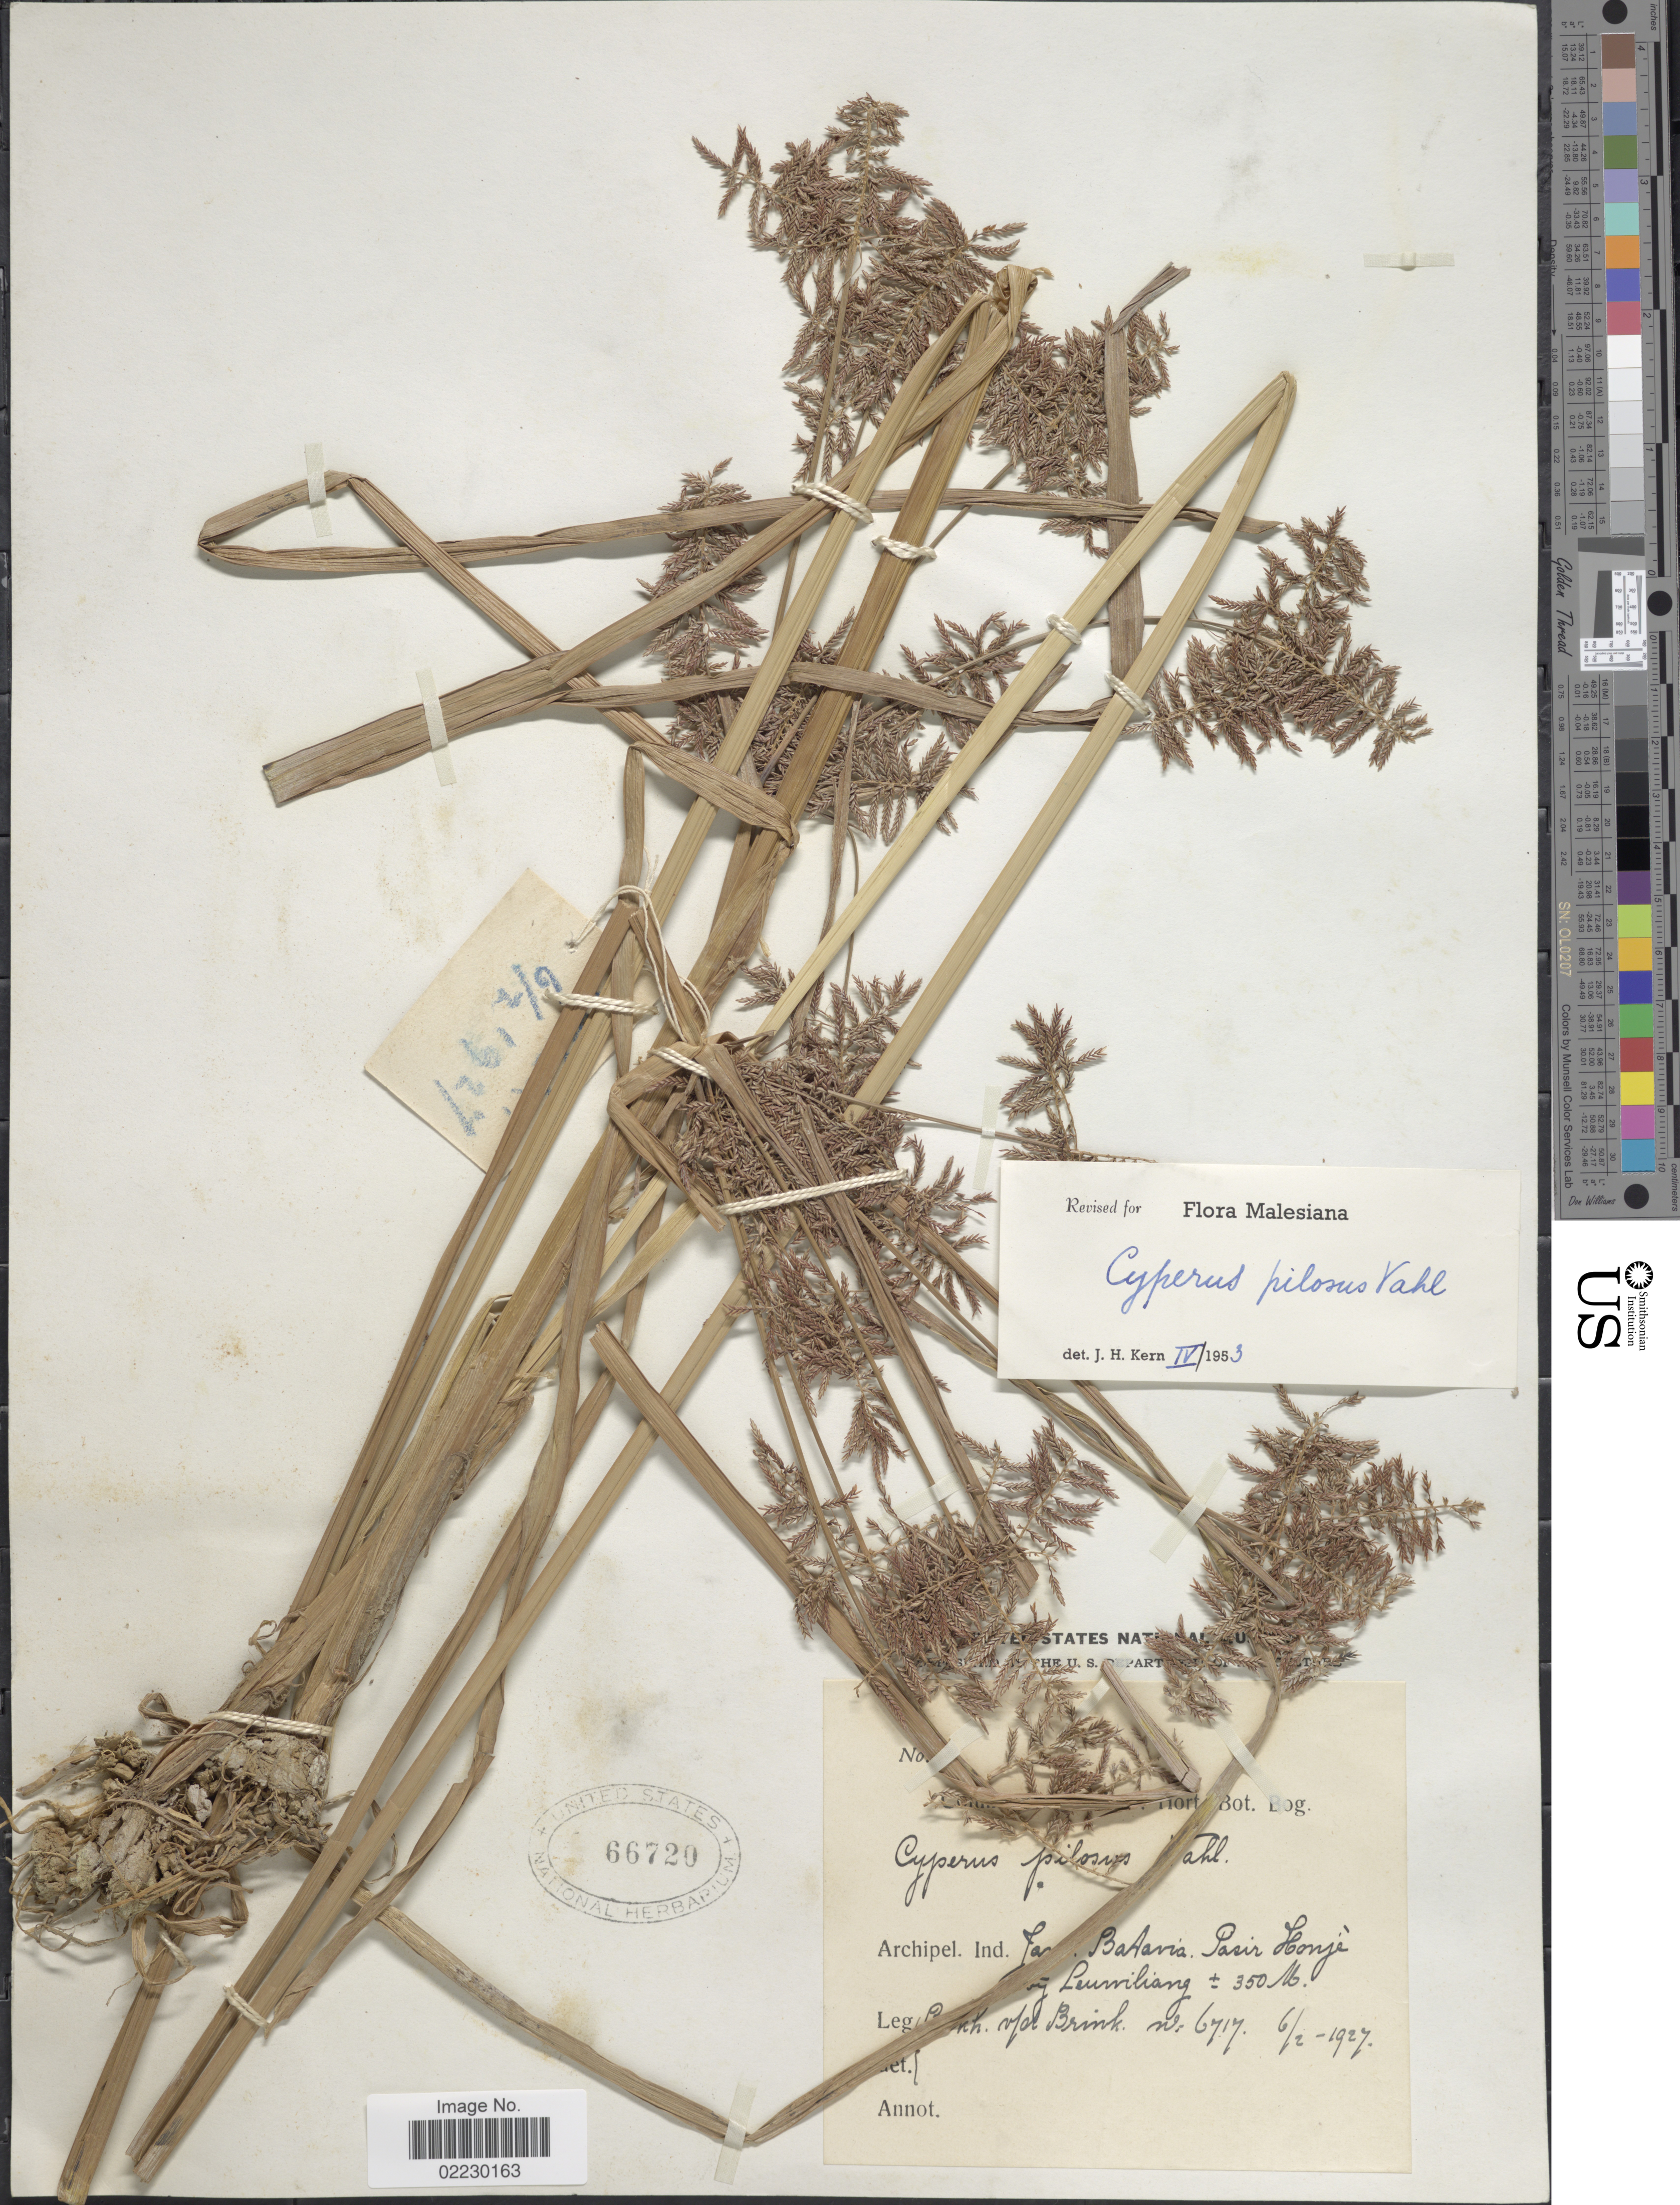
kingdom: Plantae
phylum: Tracheophyta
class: Liliopsida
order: Poales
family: Cyperaceae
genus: Cyperus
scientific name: Cyperus pilosus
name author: Vahl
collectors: R. C. Bakhuizen van den Brink Jr.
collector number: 6717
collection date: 1927-02-06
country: Indonesia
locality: Archipel. Ind. Jan. Batavia, Pasir Honje by Leuviliang [interpreted]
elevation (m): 350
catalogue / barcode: US 66720